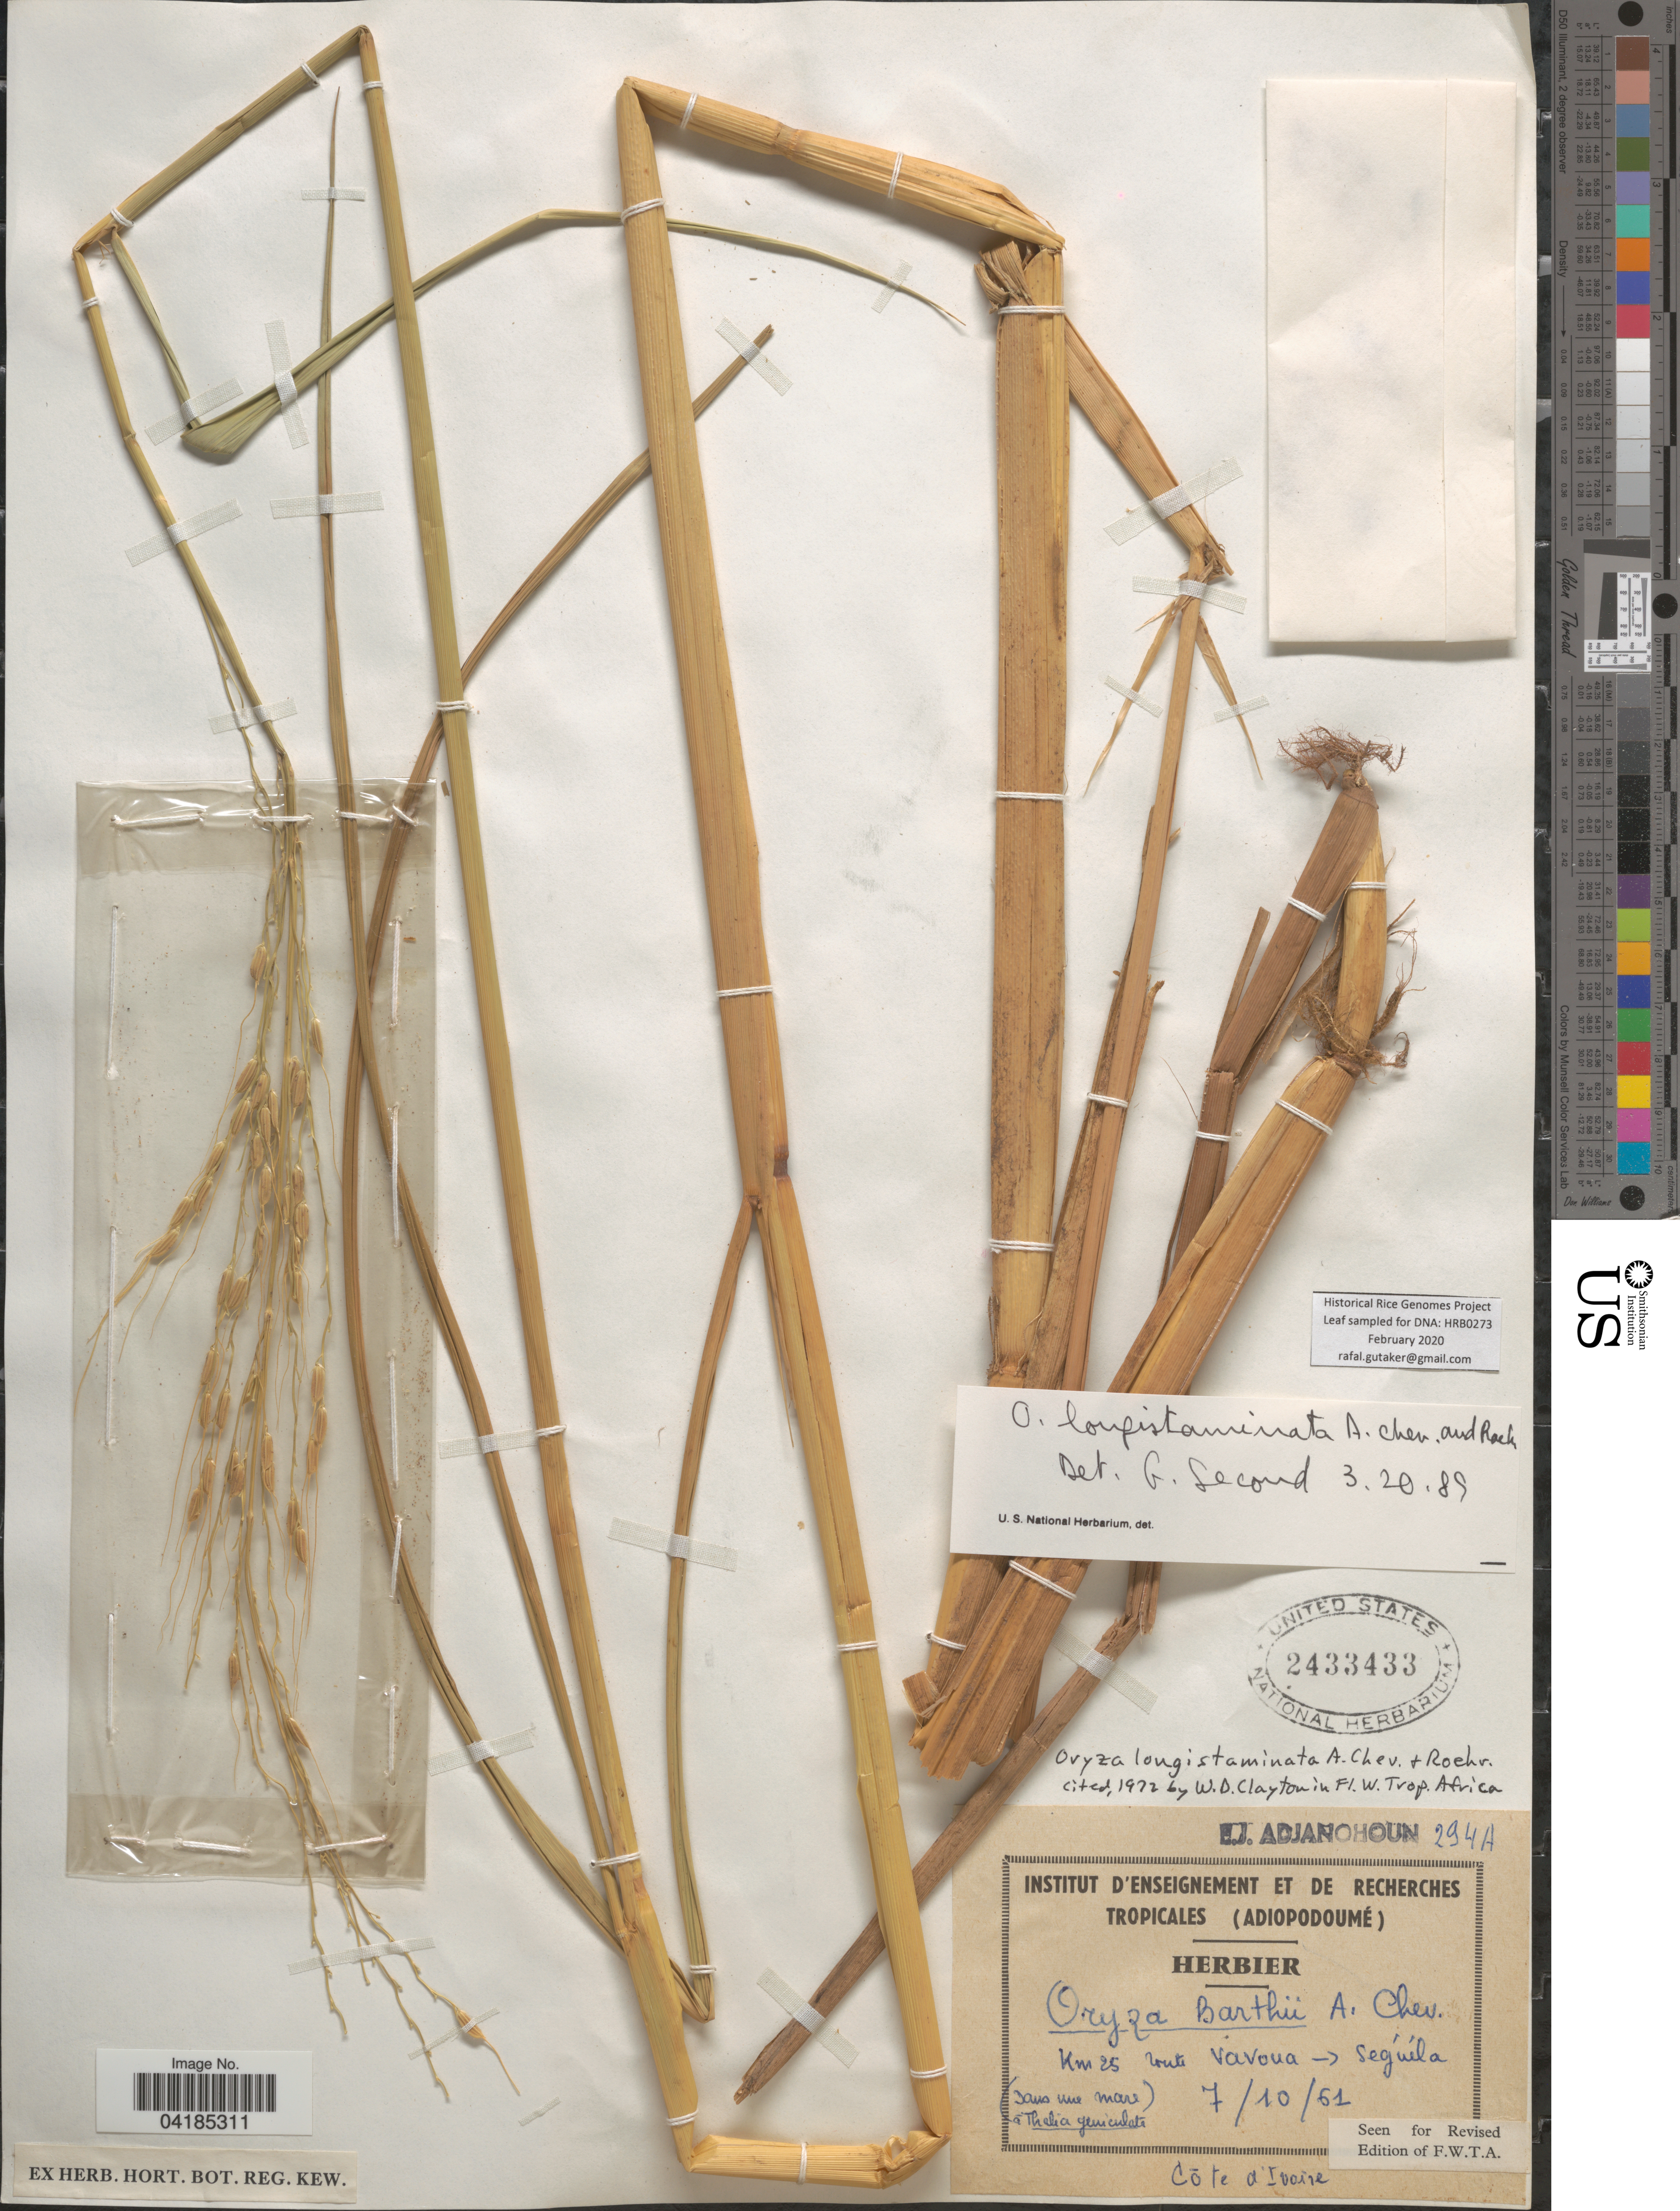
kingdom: Plantae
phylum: Tracheophyta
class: Liliopsida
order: Poales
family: Poaceae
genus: Oryza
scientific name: Oryza longistaminata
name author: A. Chev. & Roehr.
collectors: E. Adjanohoun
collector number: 294A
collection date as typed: Transcribed d/m/y: 7/10/51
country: Ivory Coast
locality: Km 25 route Vavoua -> Séguíla. Cóte d'Ivoire.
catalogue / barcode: US 2433433